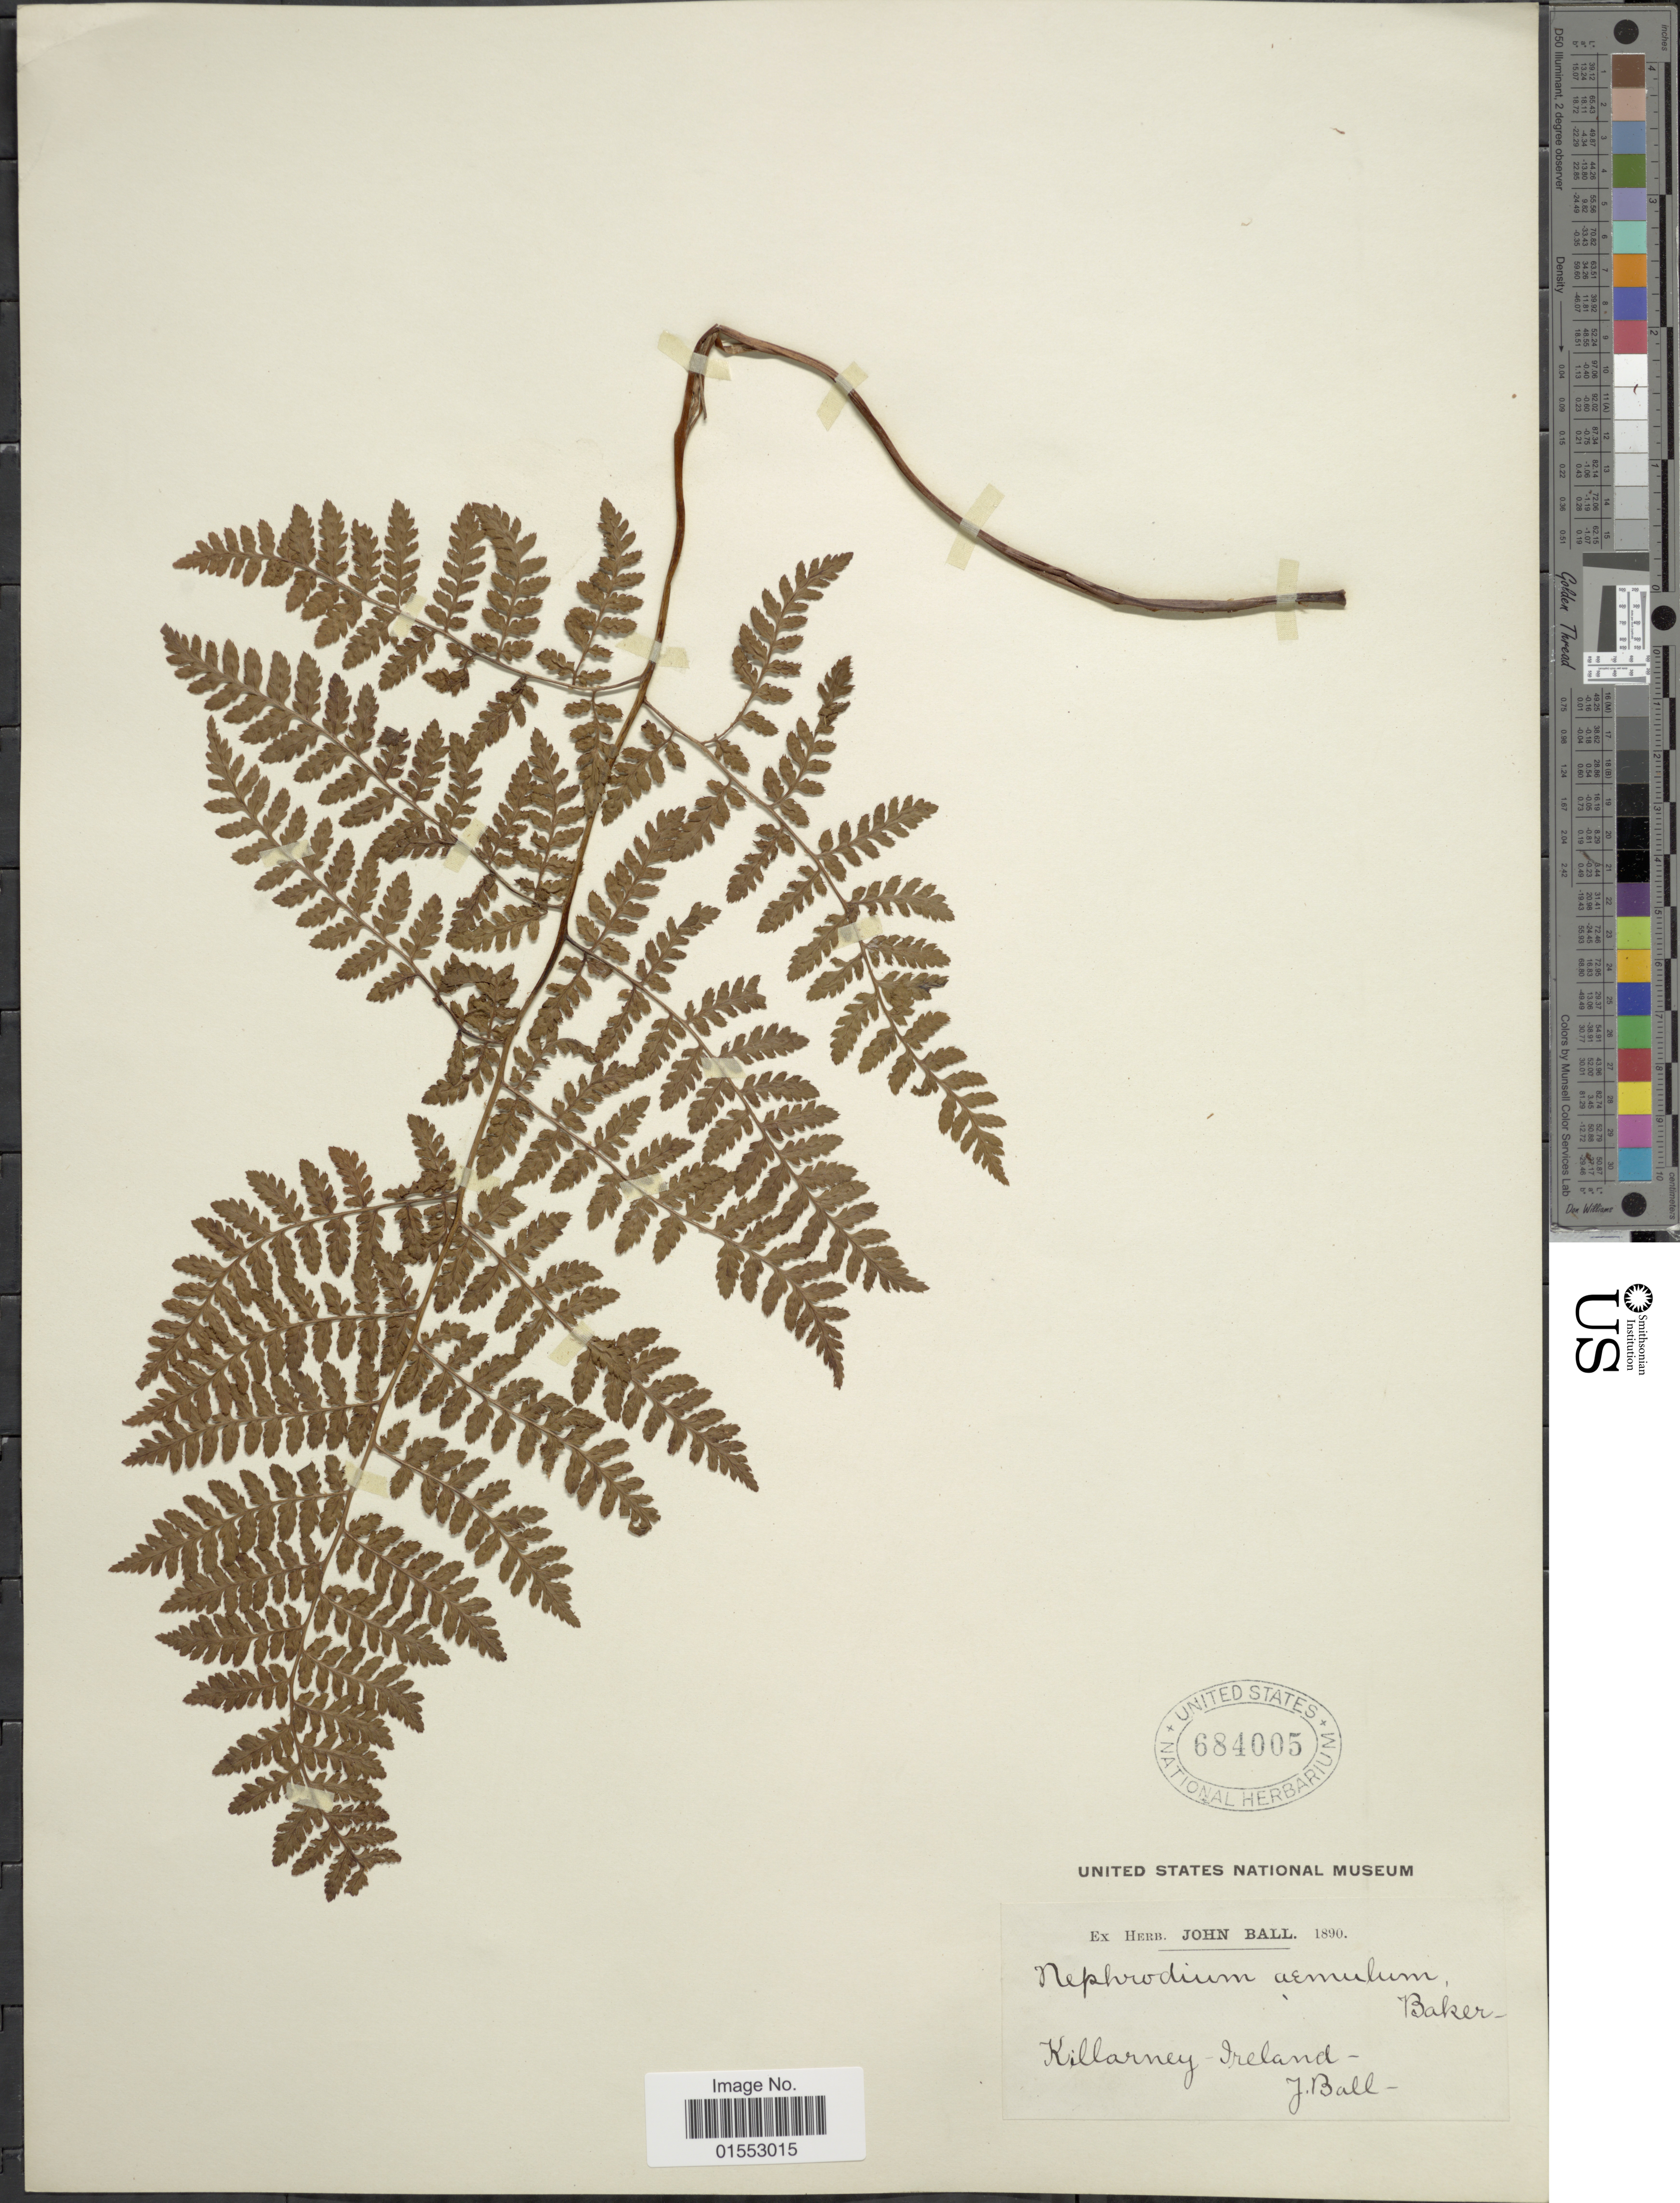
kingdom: Plantae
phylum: Tracheophyta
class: Polypodiopsida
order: Polypodiales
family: Dryopteridaceae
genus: Dryopteris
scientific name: Dryopteris aemula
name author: Kuntze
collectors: J. Ball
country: Ireland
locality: Killarney, Ireland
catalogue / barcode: US 684005